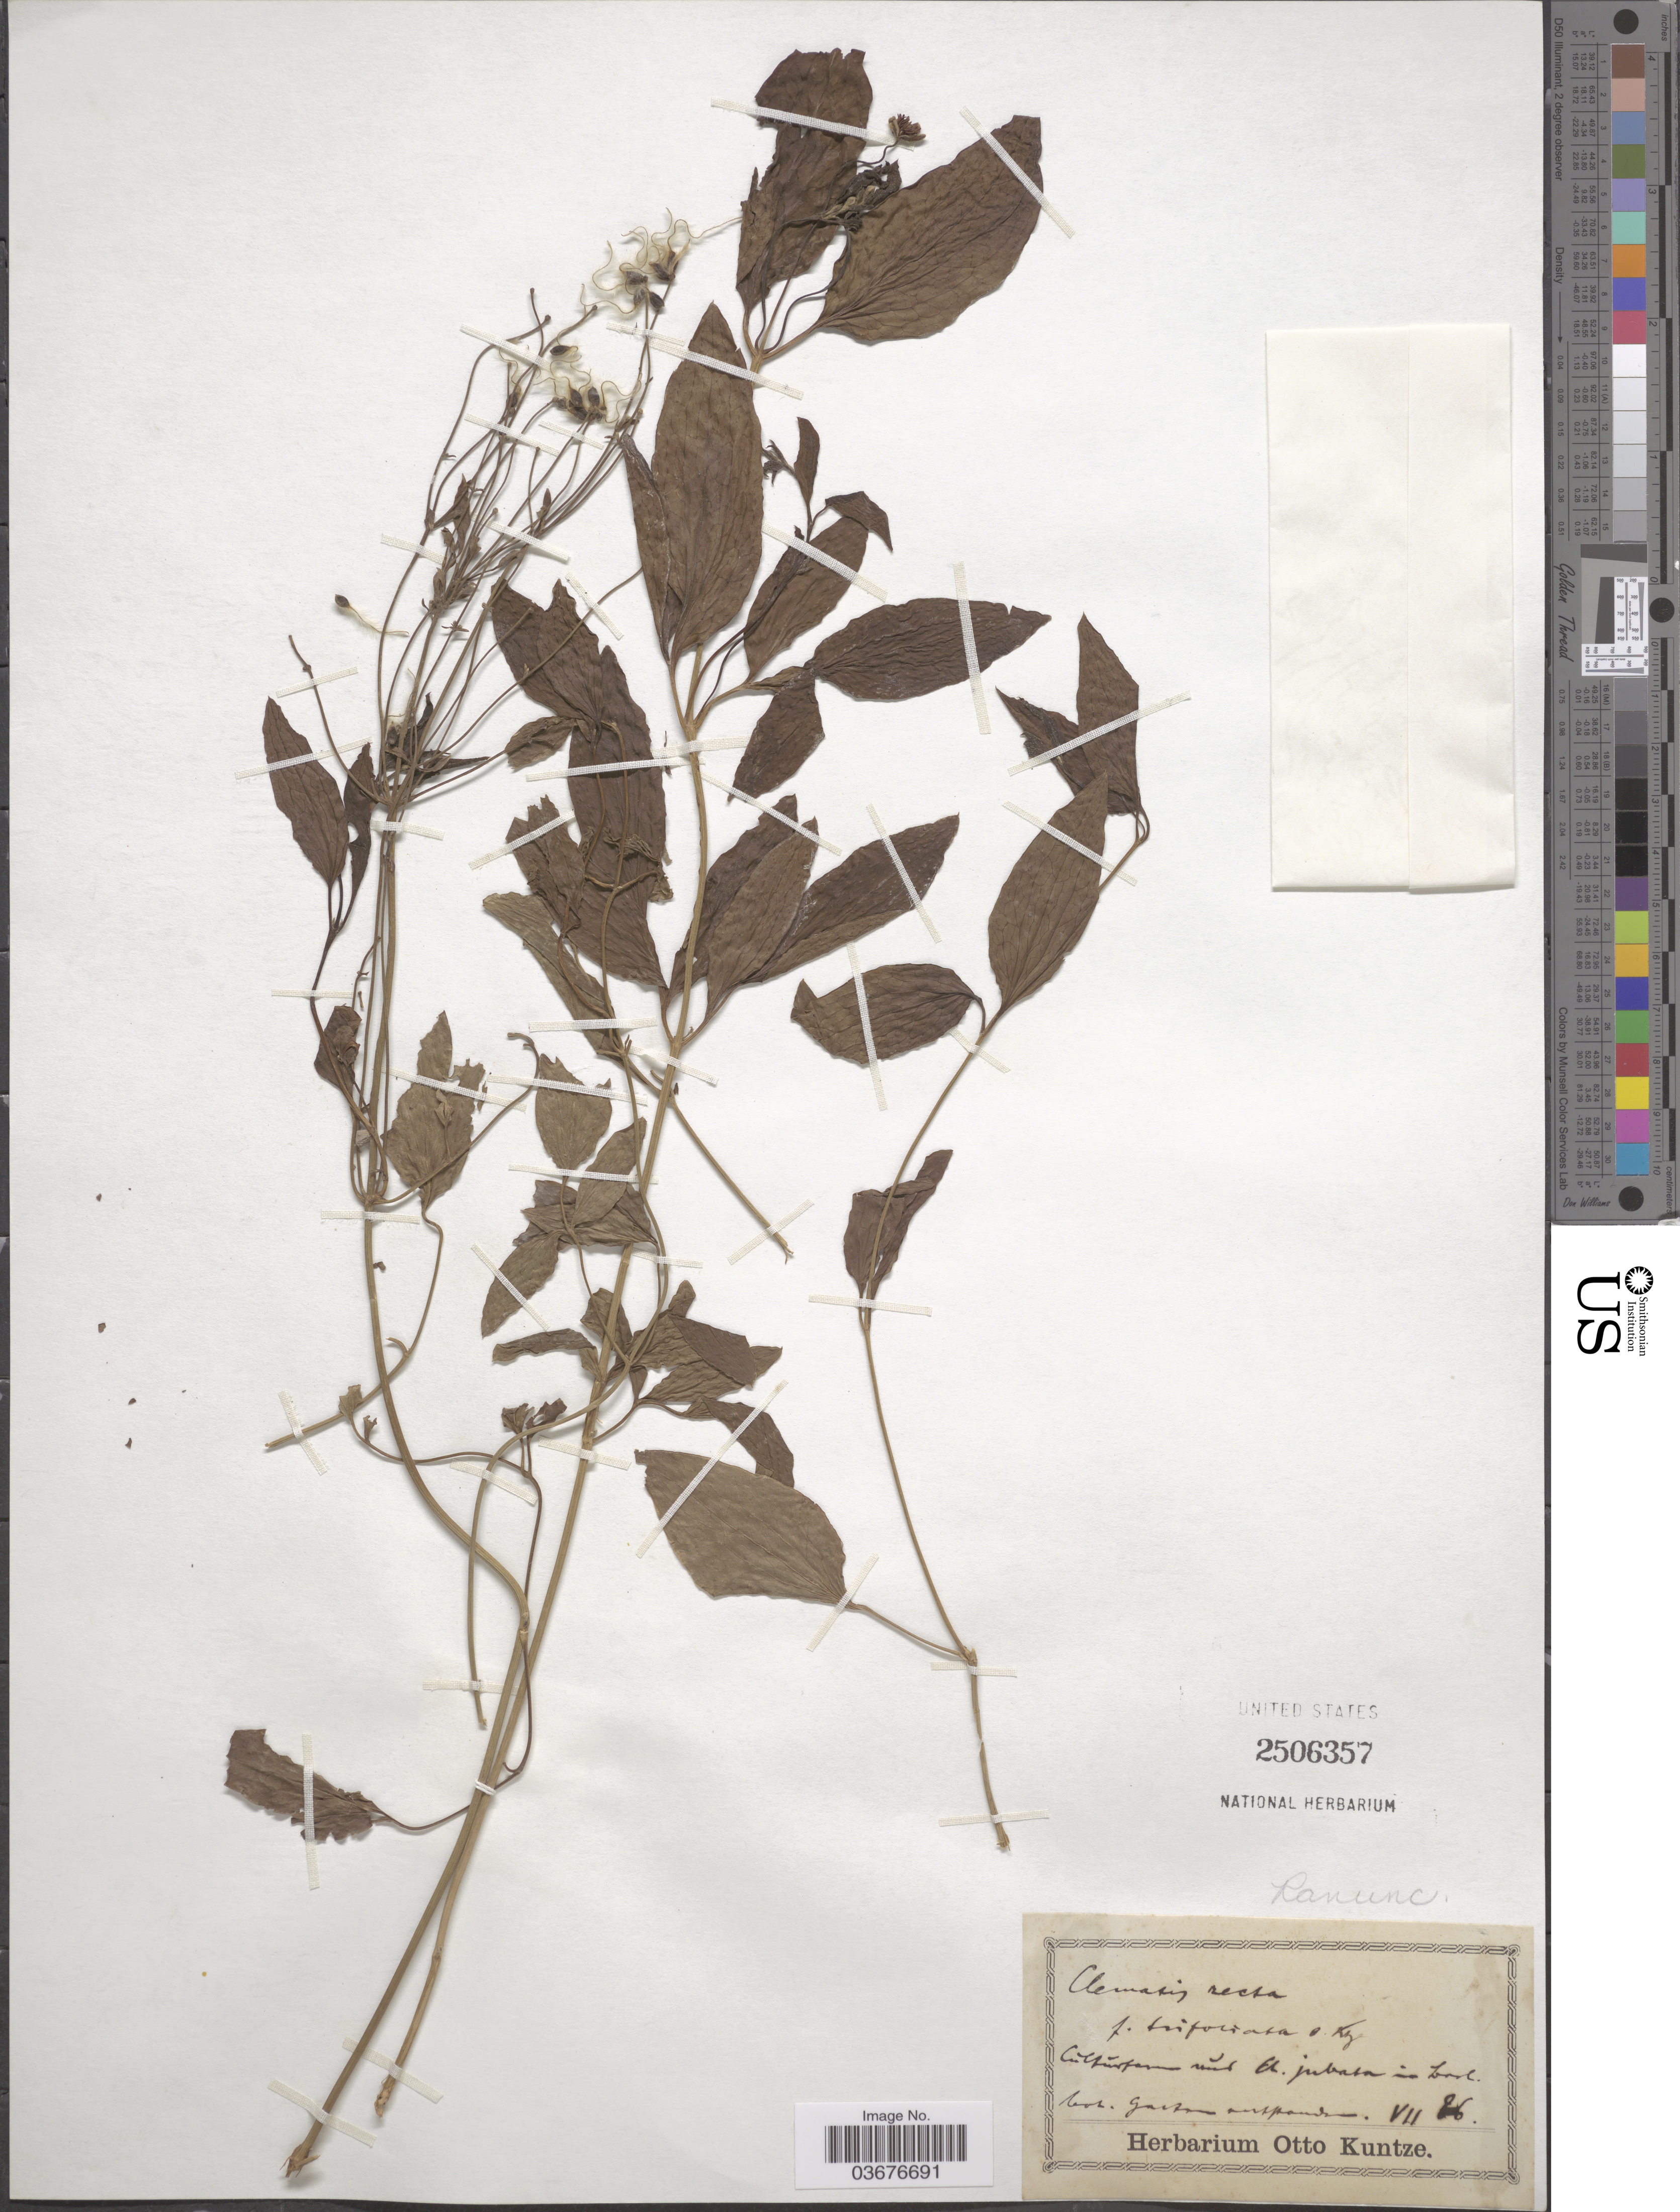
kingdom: Plantae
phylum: Tracheophyta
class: Magnoliopsida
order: Ranunculales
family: Ranunculaceae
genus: Clematis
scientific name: Clematis recta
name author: L.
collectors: ex herb. Otto Kuntze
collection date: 1886-07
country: Germany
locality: [illegible text] ... in berol. bot. garten [?]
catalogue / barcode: US 2506357